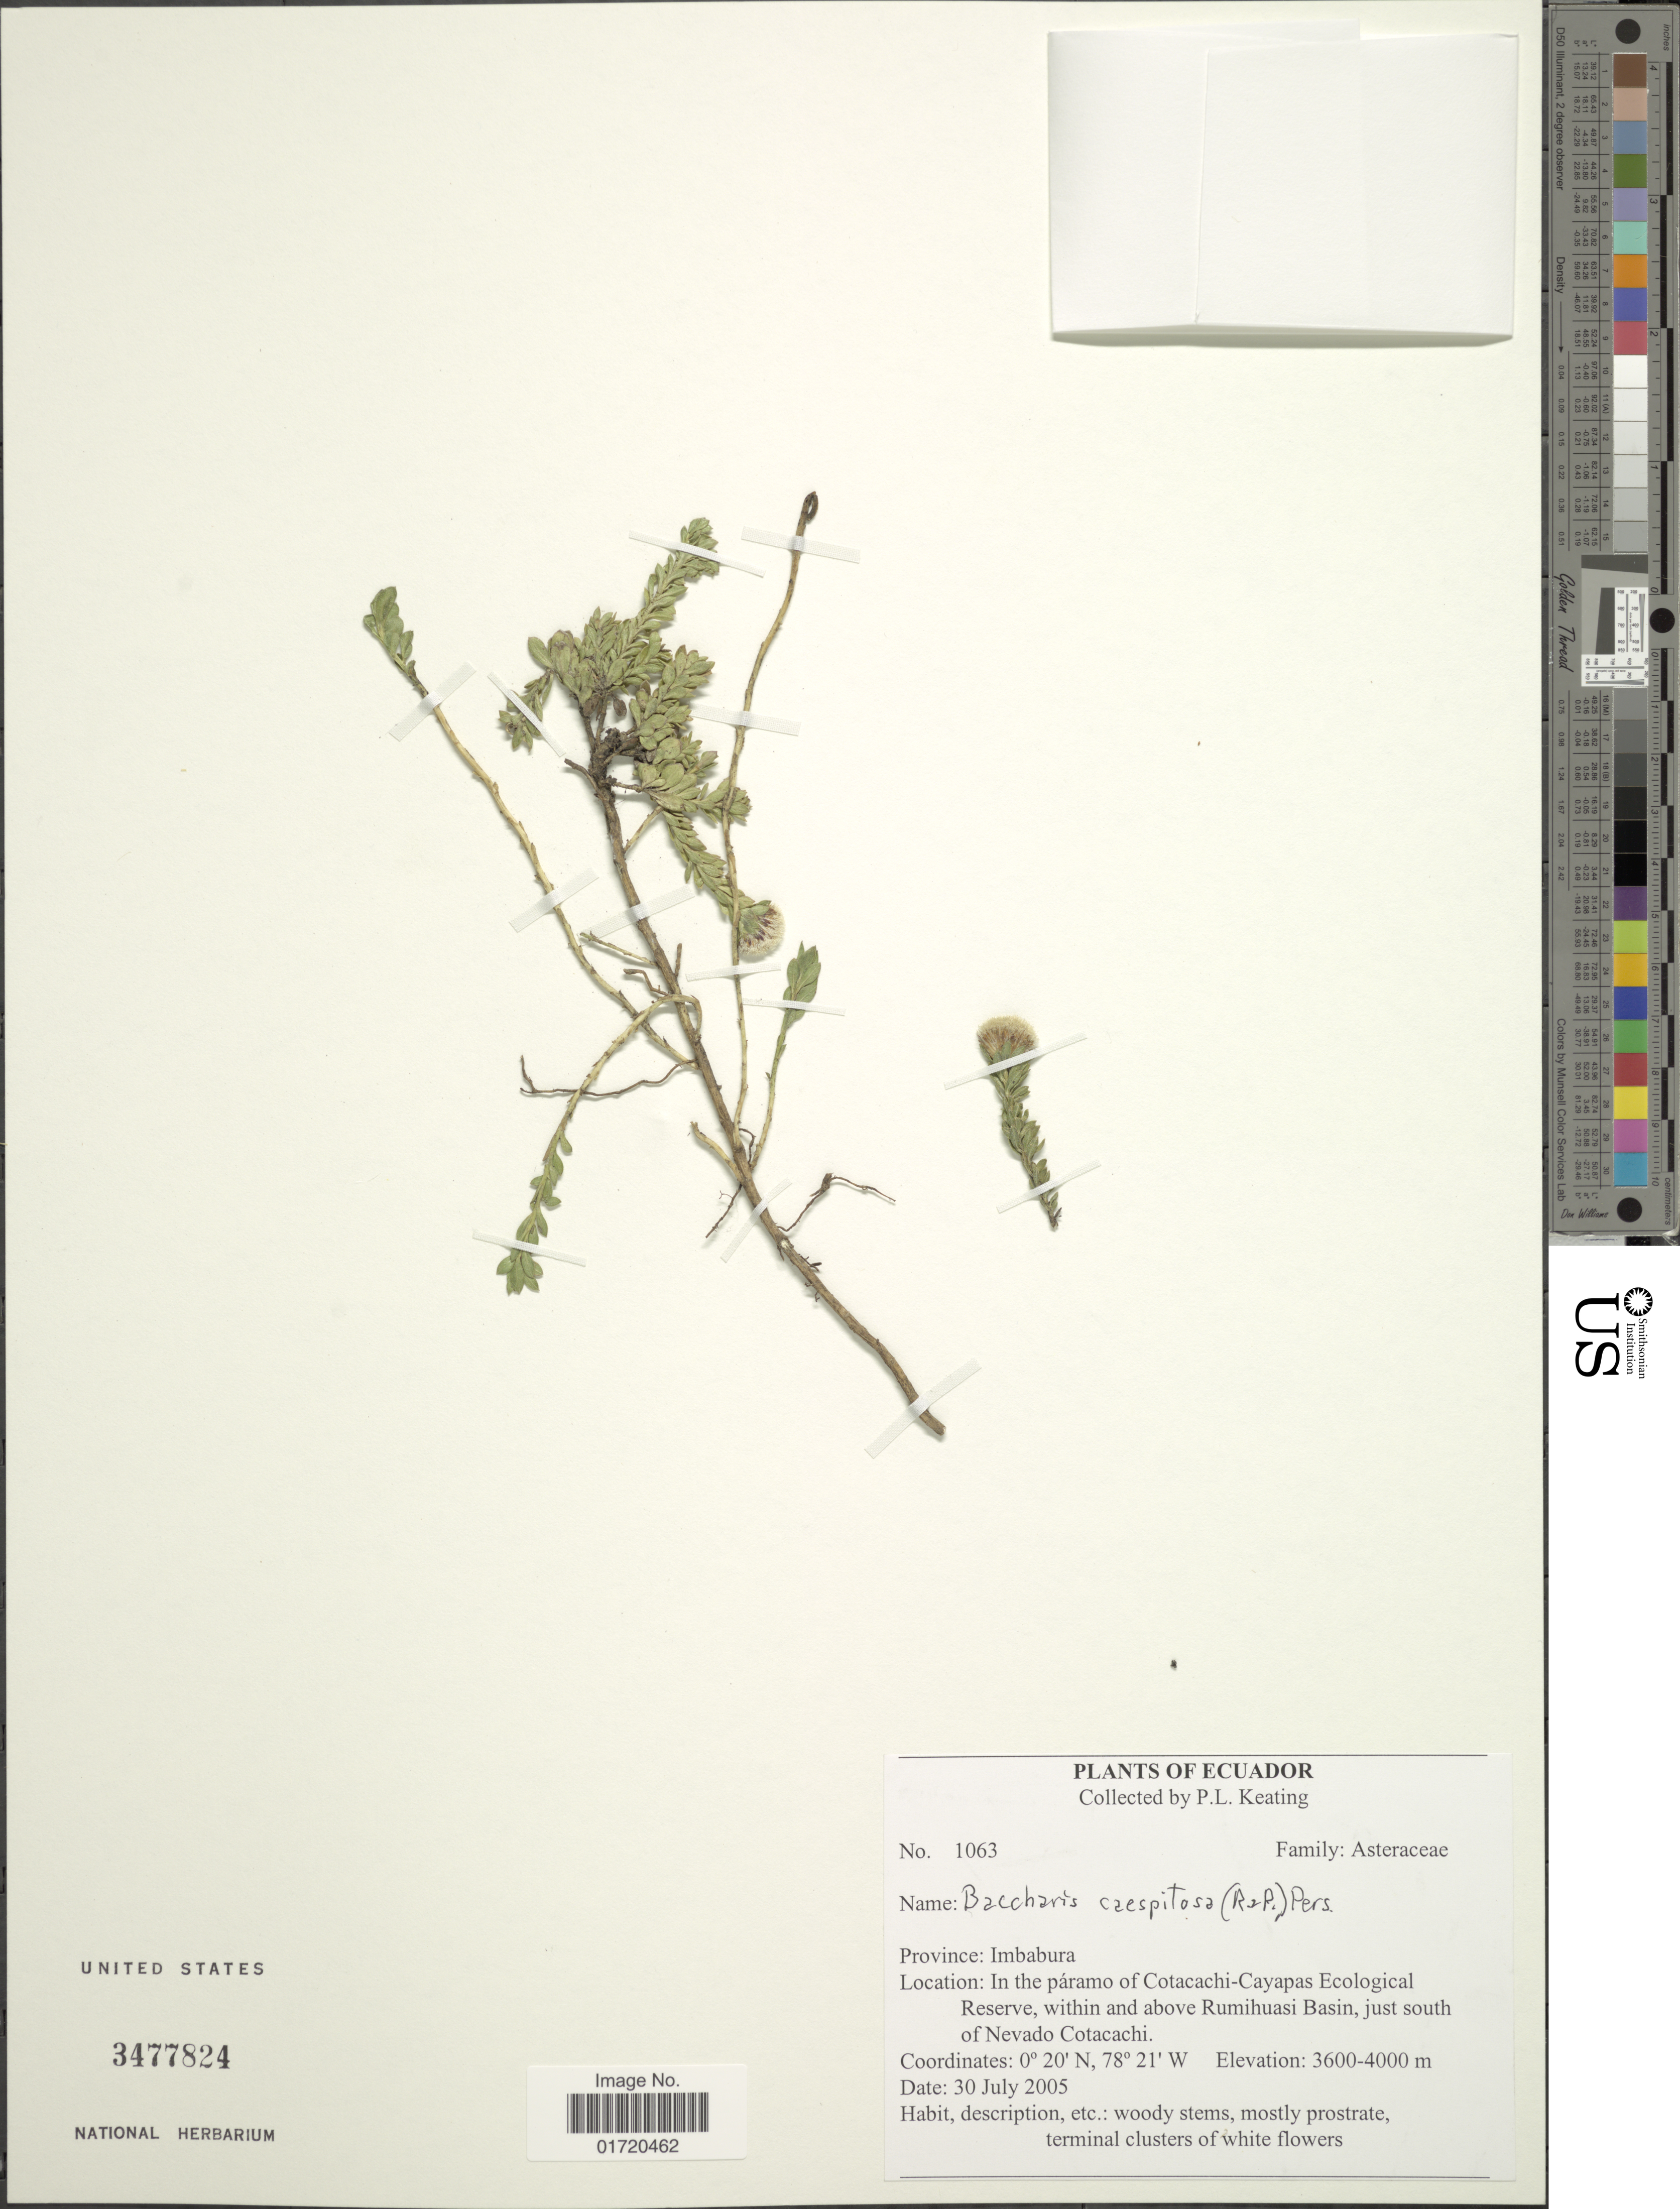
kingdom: Plantae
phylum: Tracheophyta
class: Magnoliopsida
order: Asterales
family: Asteraceae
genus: Baccharis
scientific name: Baccharis caespitosa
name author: (Ruiz & Pav.) Pers.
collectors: P. Keating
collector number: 1063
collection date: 2005-07-30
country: Ecuador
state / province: Imbabura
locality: In the paramo of Cotachi-Cayapas Ecological Reserve, within and above Rumihuasi Basin, just south of Nevado Cotocachi.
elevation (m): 3600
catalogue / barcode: US 3477824